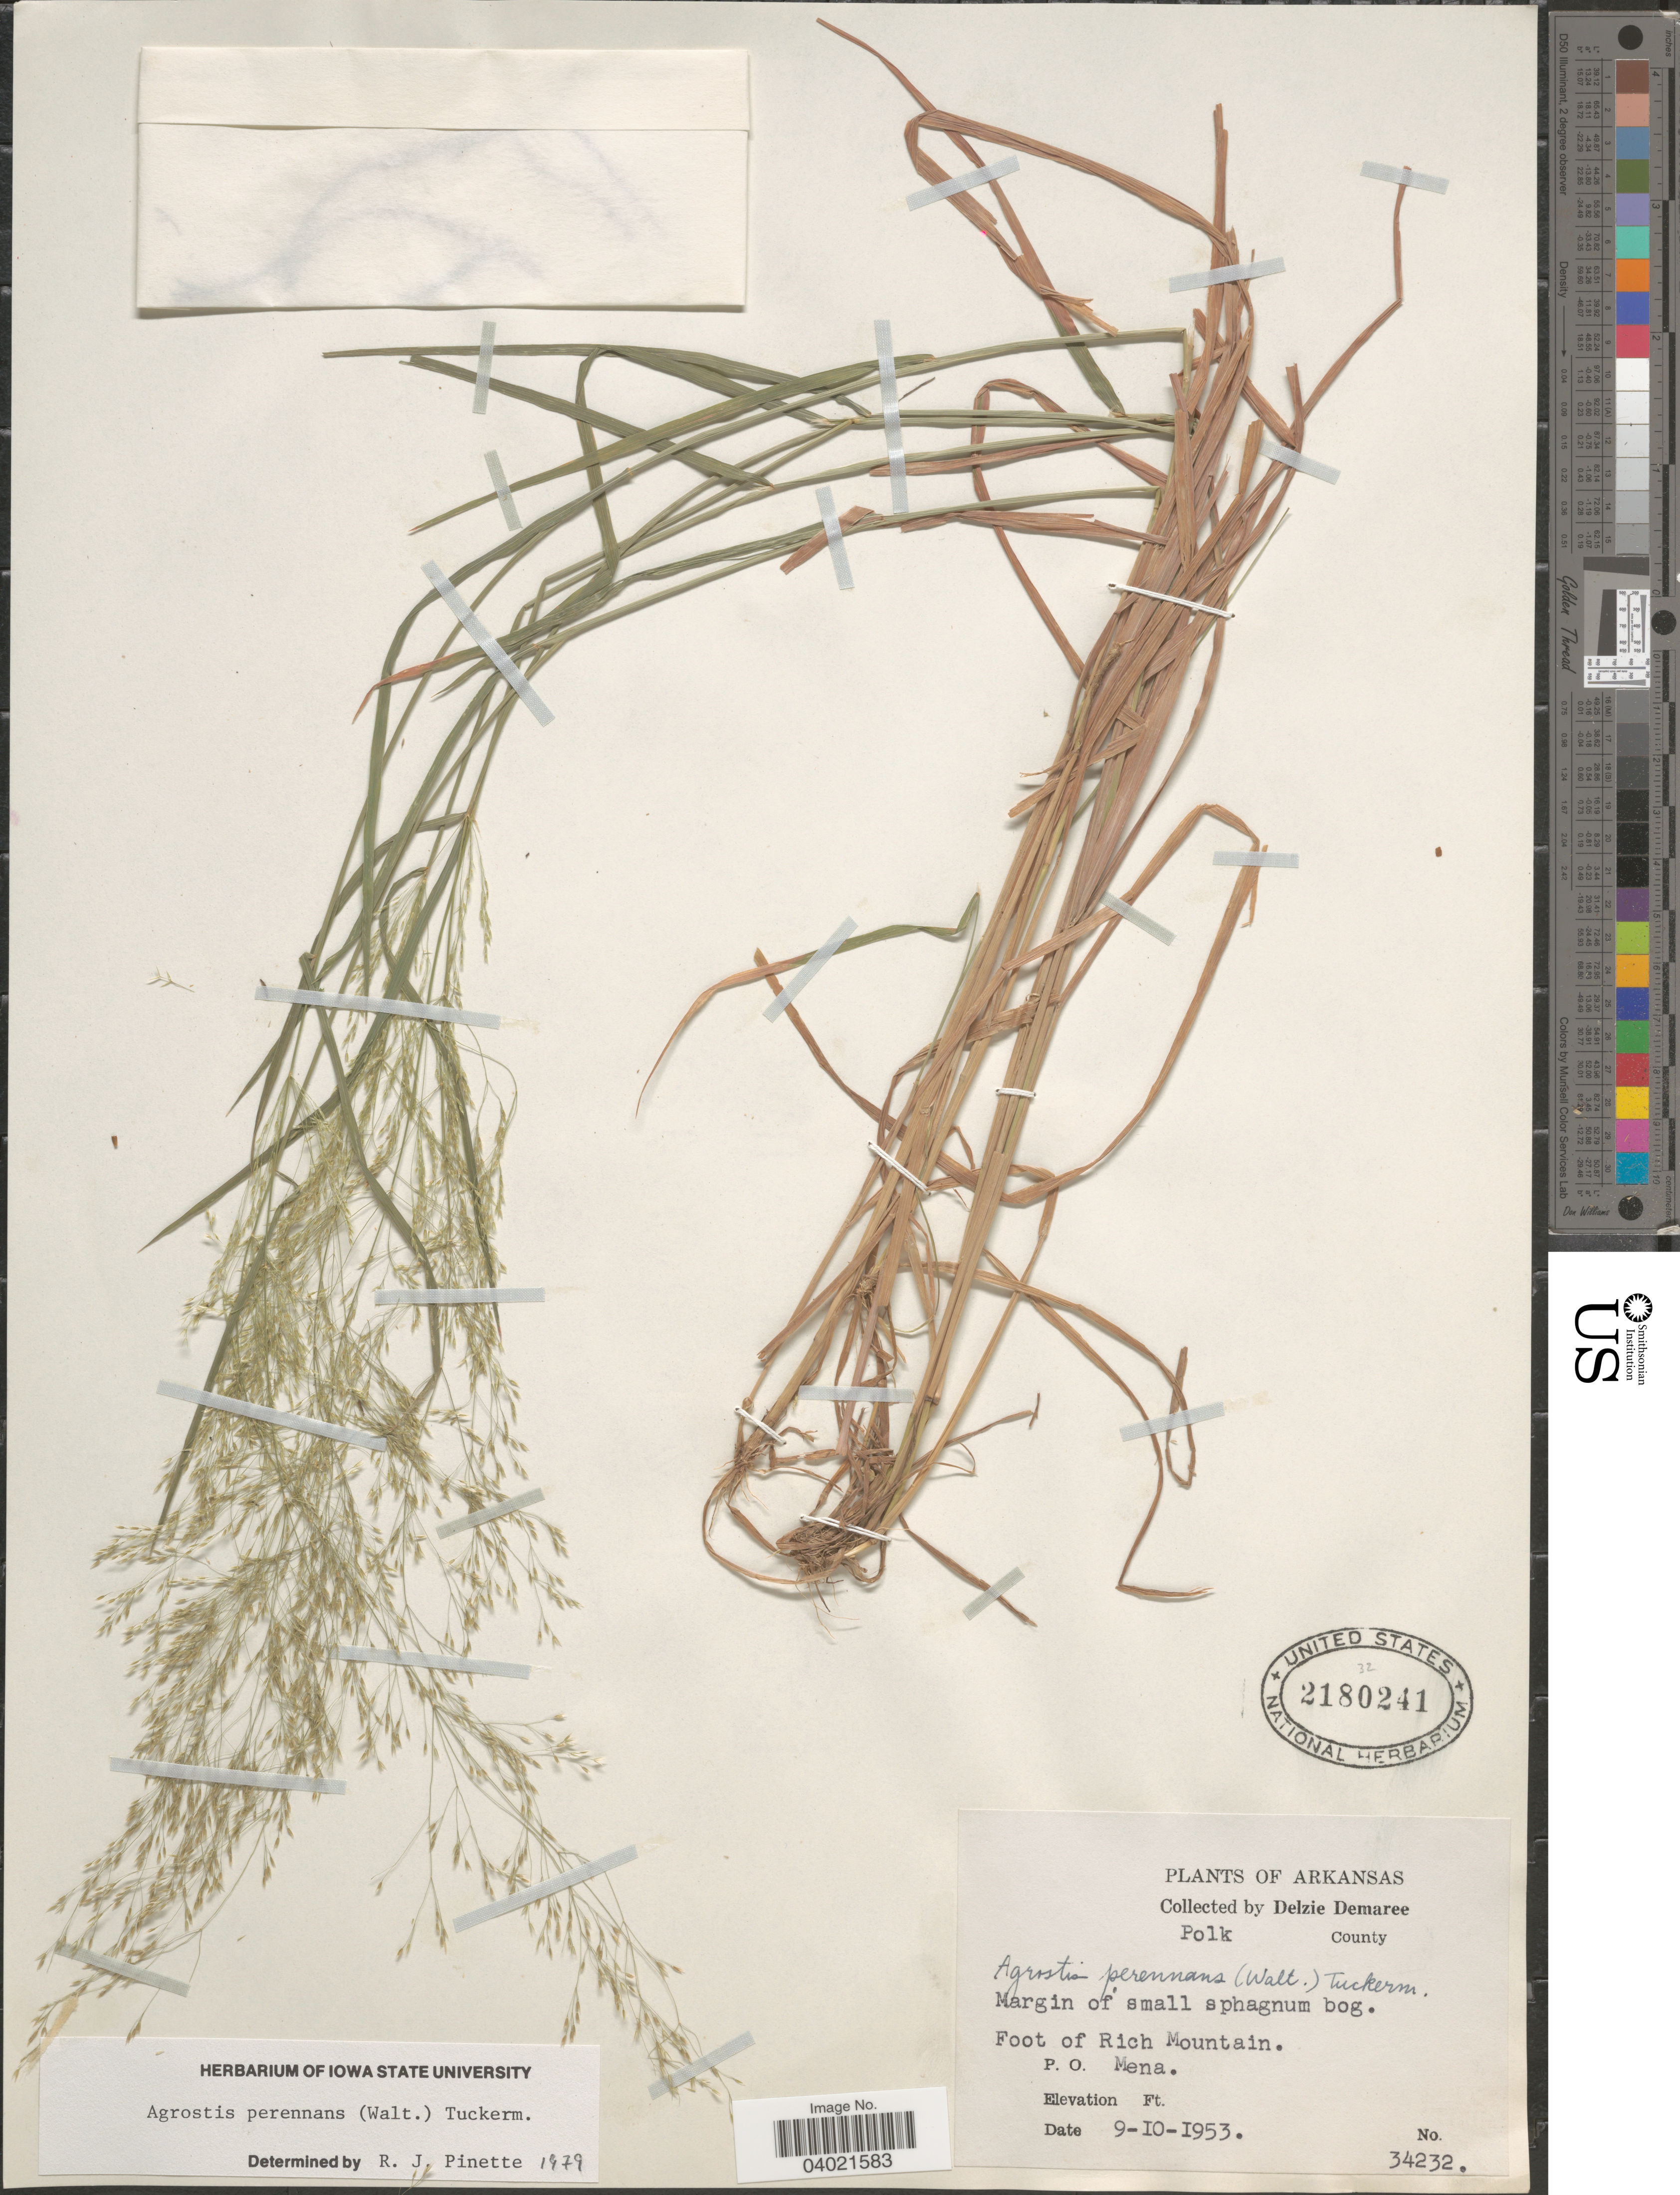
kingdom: Plantae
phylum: Tracheophyta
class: Liliopsida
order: Poales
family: Poaceae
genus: Agrostis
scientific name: Agrostis perennans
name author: (Walter) Tuck.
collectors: D. Demaree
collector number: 34232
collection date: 1953-09-10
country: United States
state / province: Arkansas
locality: Polk County. Margin of small sphagnum bog. Foot of Rich Mountain. P. O. Mena.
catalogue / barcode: US 2180241